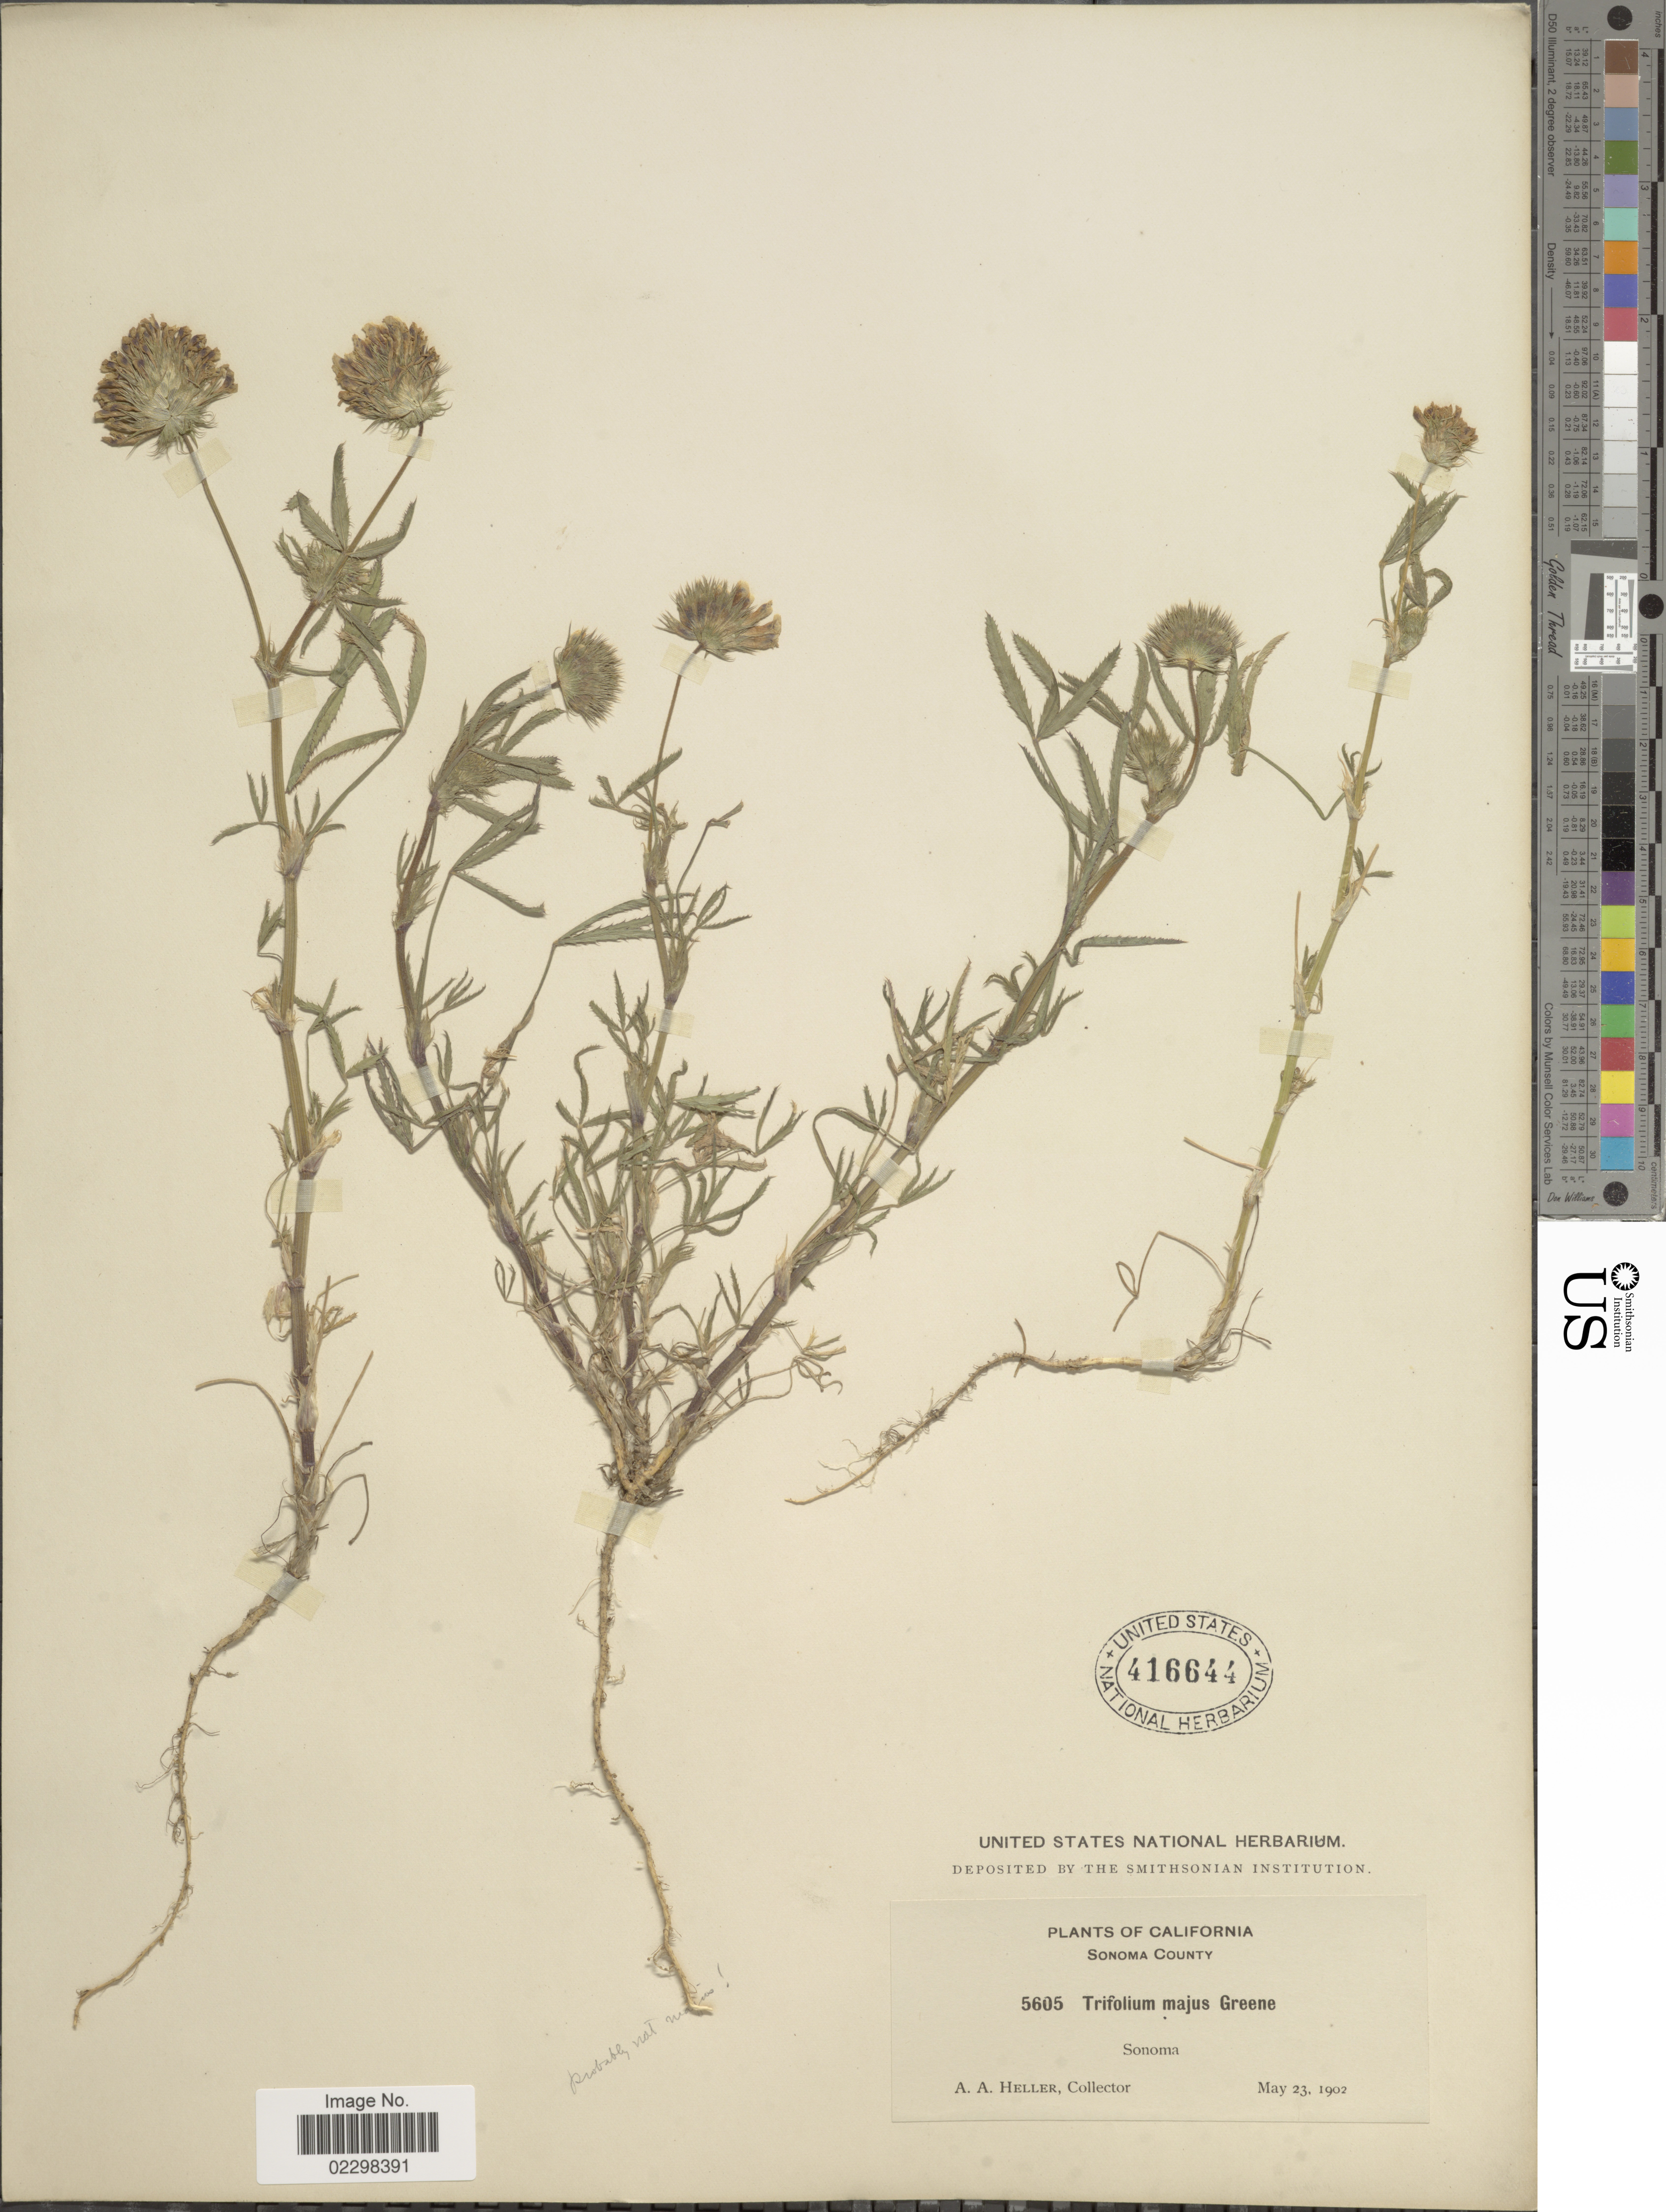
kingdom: Plantae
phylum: Tracheophyta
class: Magnoliopsida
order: Fabales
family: Fabaceae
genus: Trifolium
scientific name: Trifolium tridentatum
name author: Lindl.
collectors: A. A. Heller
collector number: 5605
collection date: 1902-05-23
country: United States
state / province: California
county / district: Sonoma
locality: California, Sonoma County. Sonoma.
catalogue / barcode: US 416644